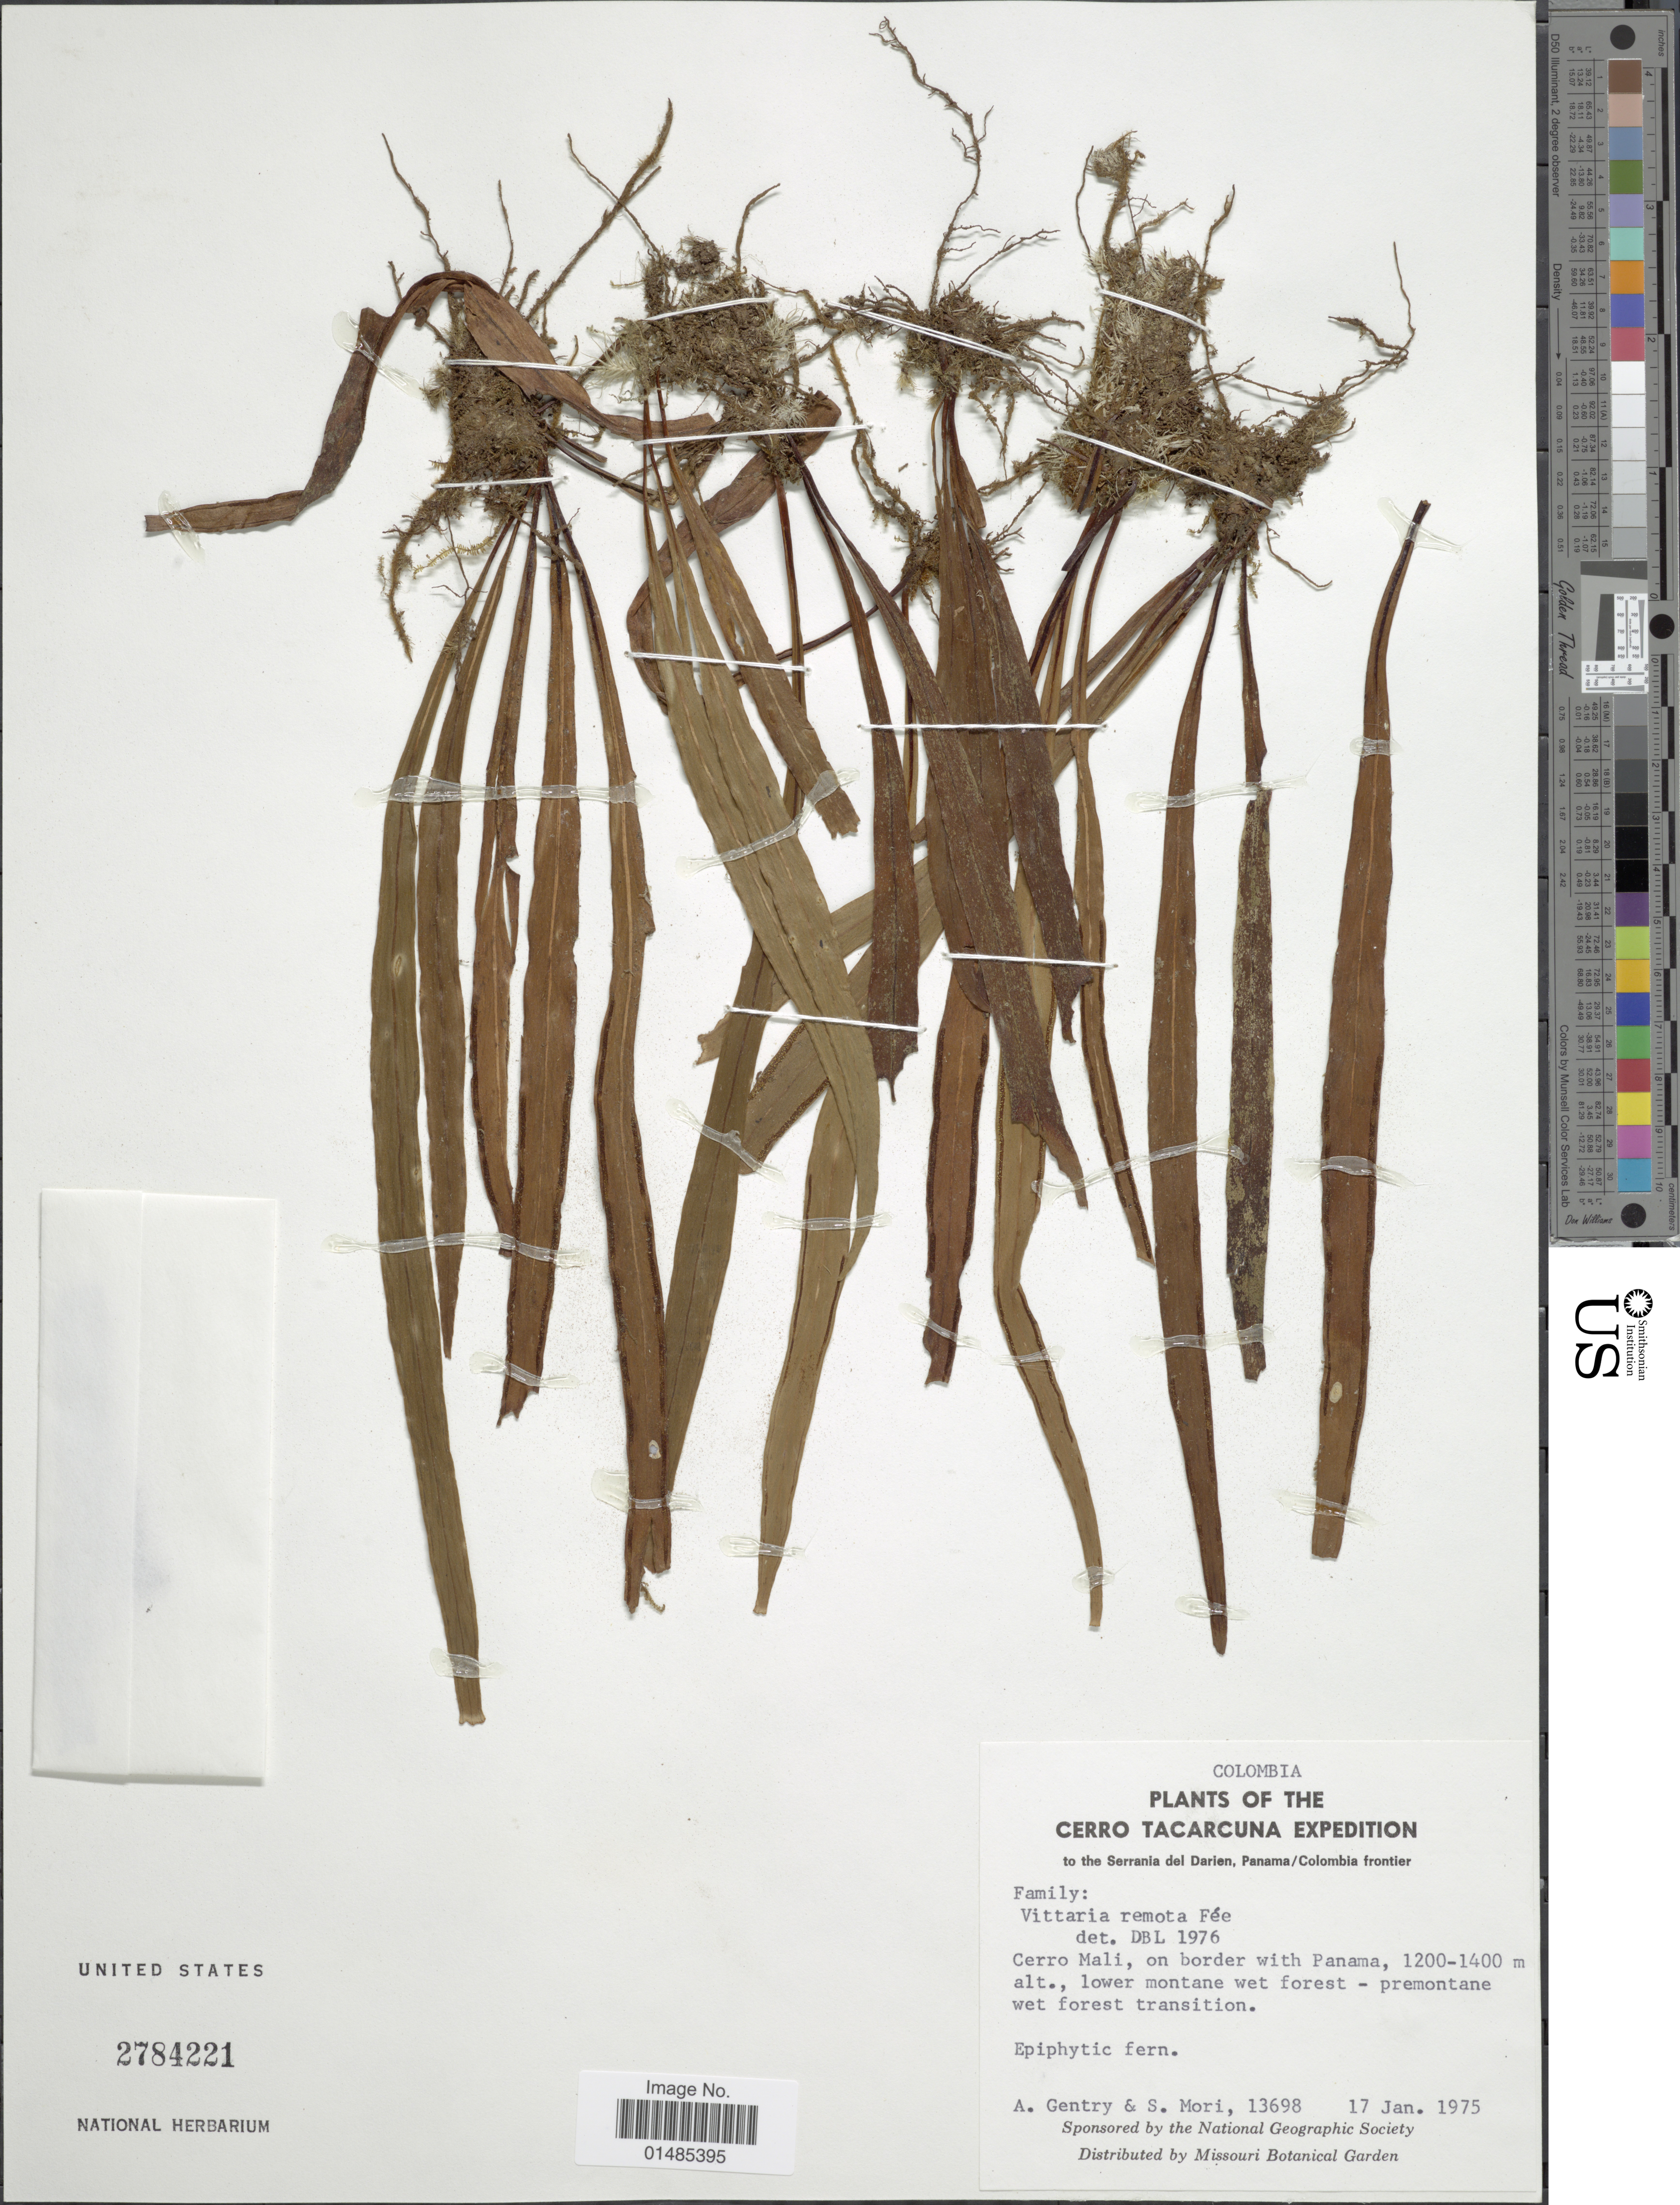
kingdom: Plantae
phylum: Tracheophyta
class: Polypodiopsida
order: Polypodiales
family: Pteridaceae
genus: Radiovittaria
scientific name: Radiovittaria remota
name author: (Fée) E.H. Crane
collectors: A. H. Gentry & S. Mori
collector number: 13698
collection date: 1975-01-17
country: Colombia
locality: Cerro Mali, on border with Panama.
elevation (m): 1200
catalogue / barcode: US 2784221